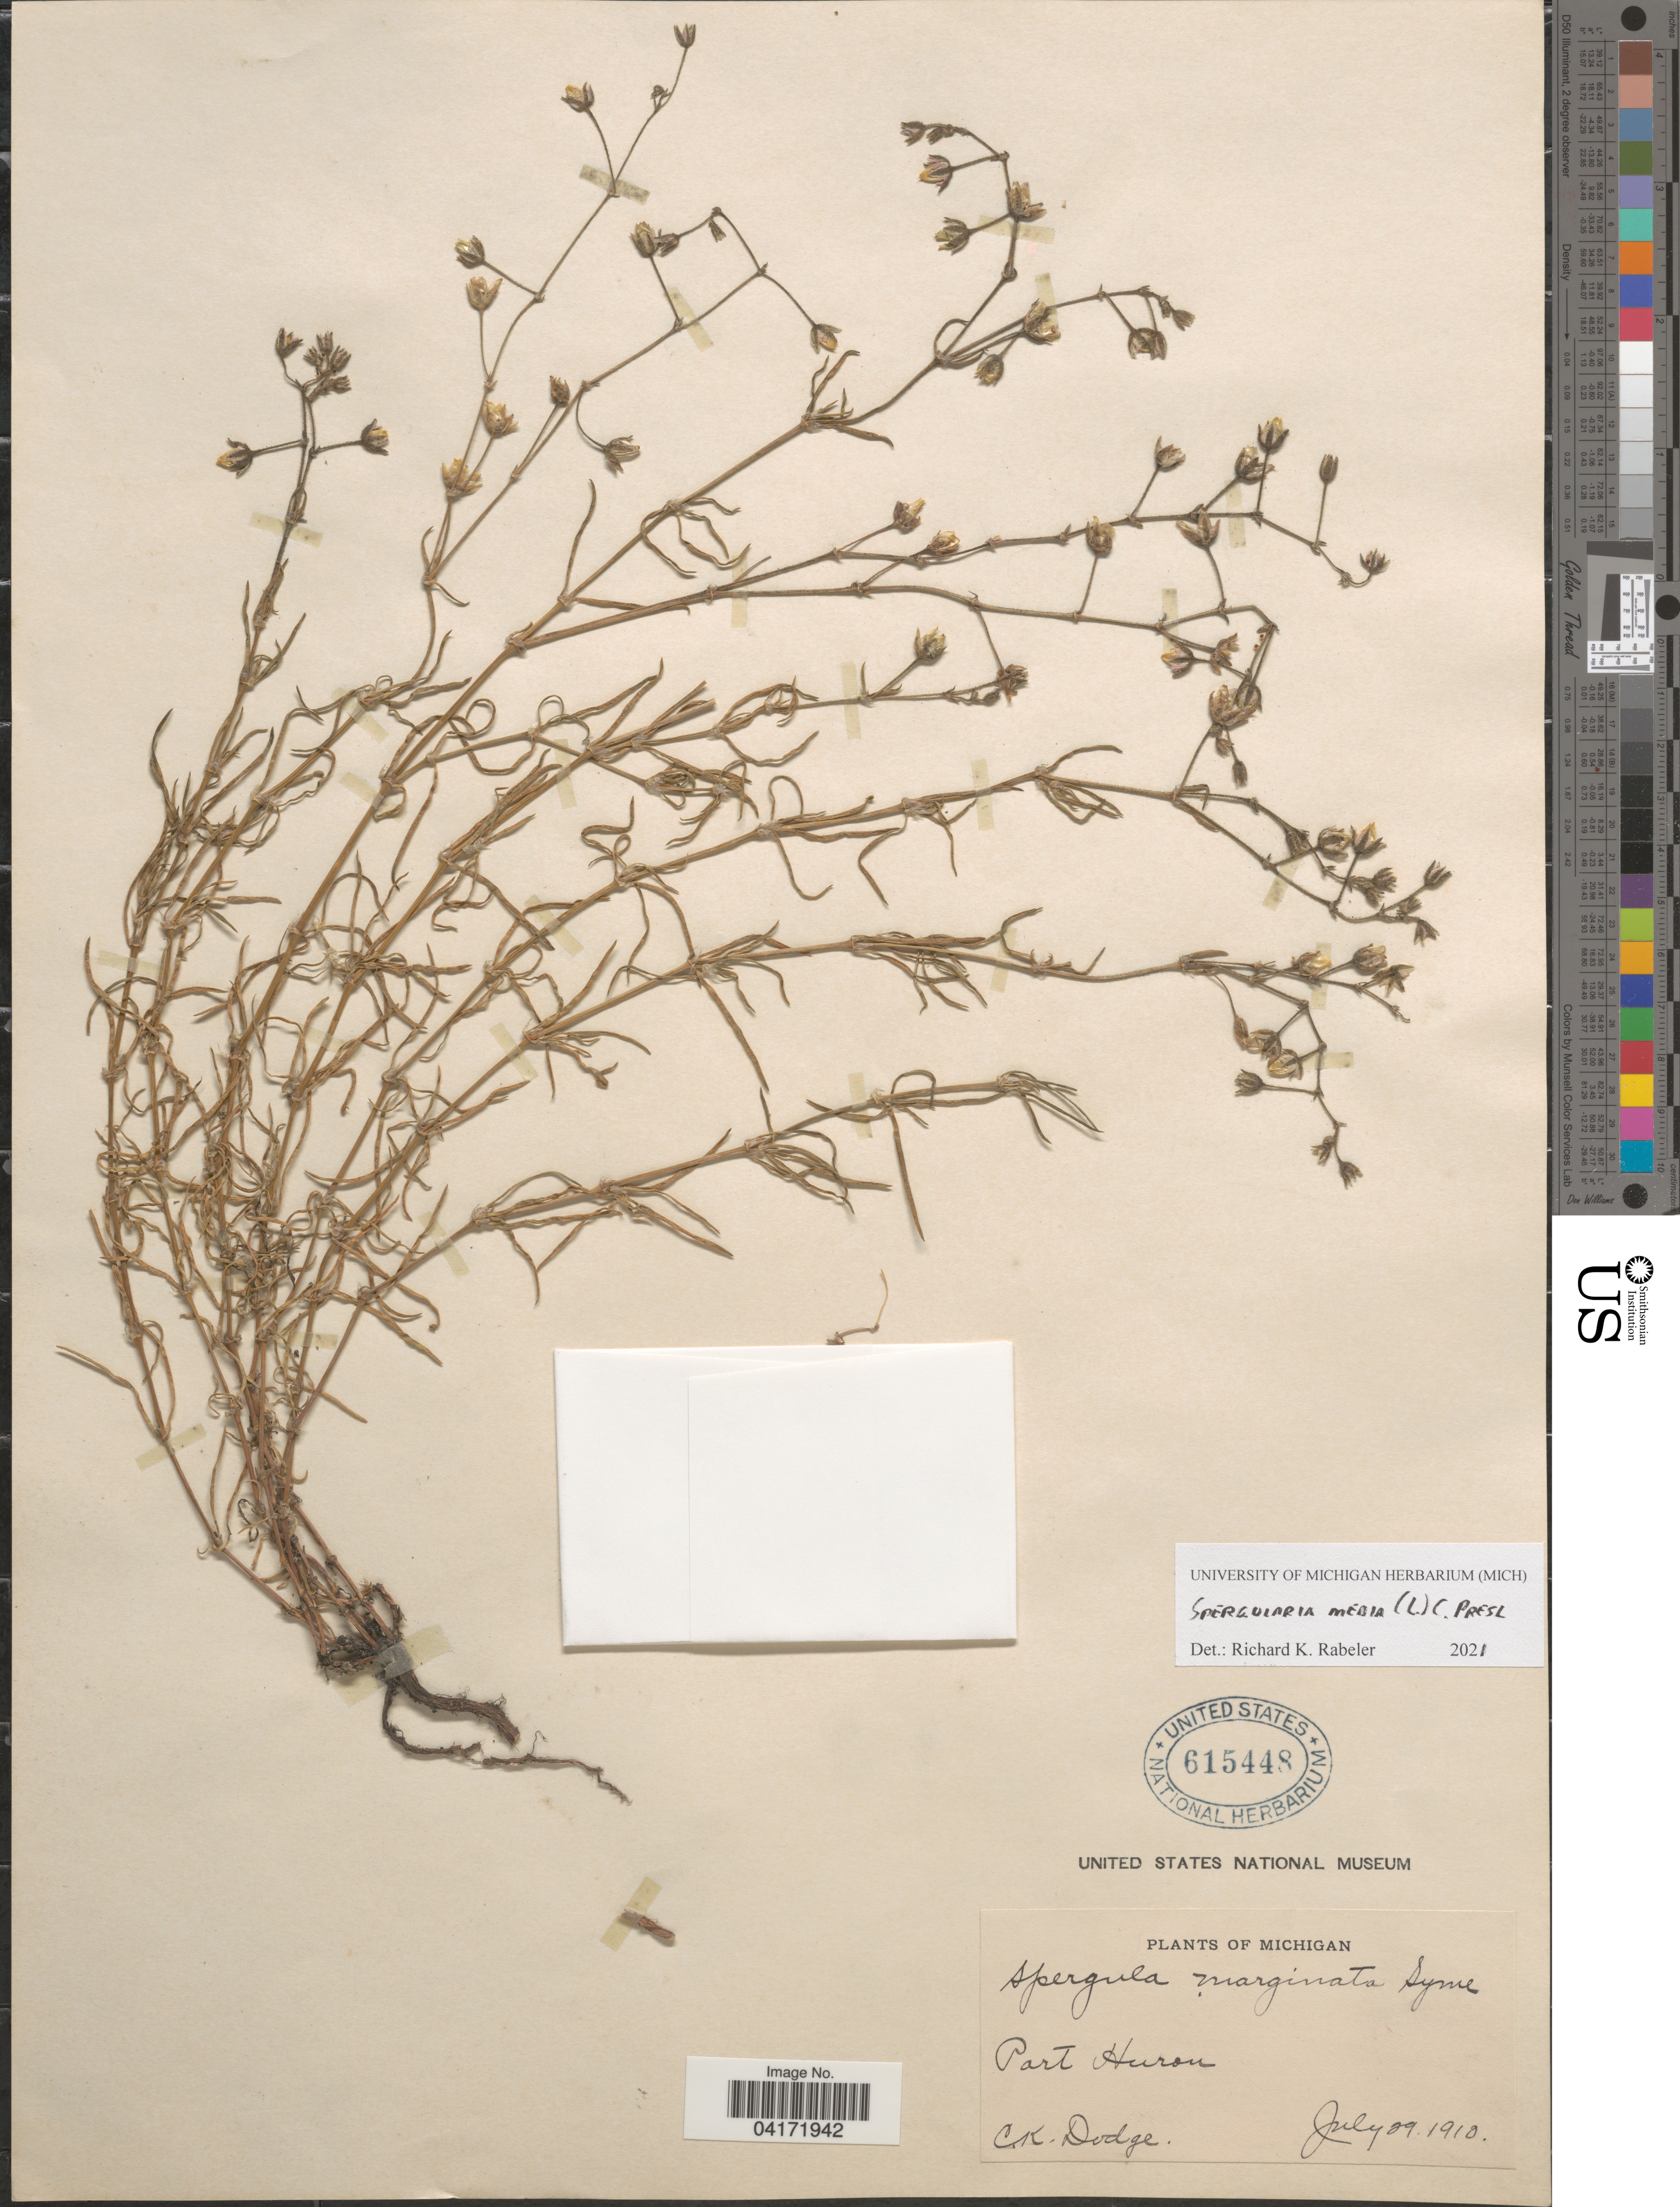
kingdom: Plantae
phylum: Tracheophyta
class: Magnoliopsida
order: Caryophyllales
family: Caryophyllaceae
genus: Spergula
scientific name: Spergula media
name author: Bartl. & H.L. Wendl.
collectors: C. Dodge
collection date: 1910-07-29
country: United States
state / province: Michigan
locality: Port Huron.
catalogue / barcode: US 615448